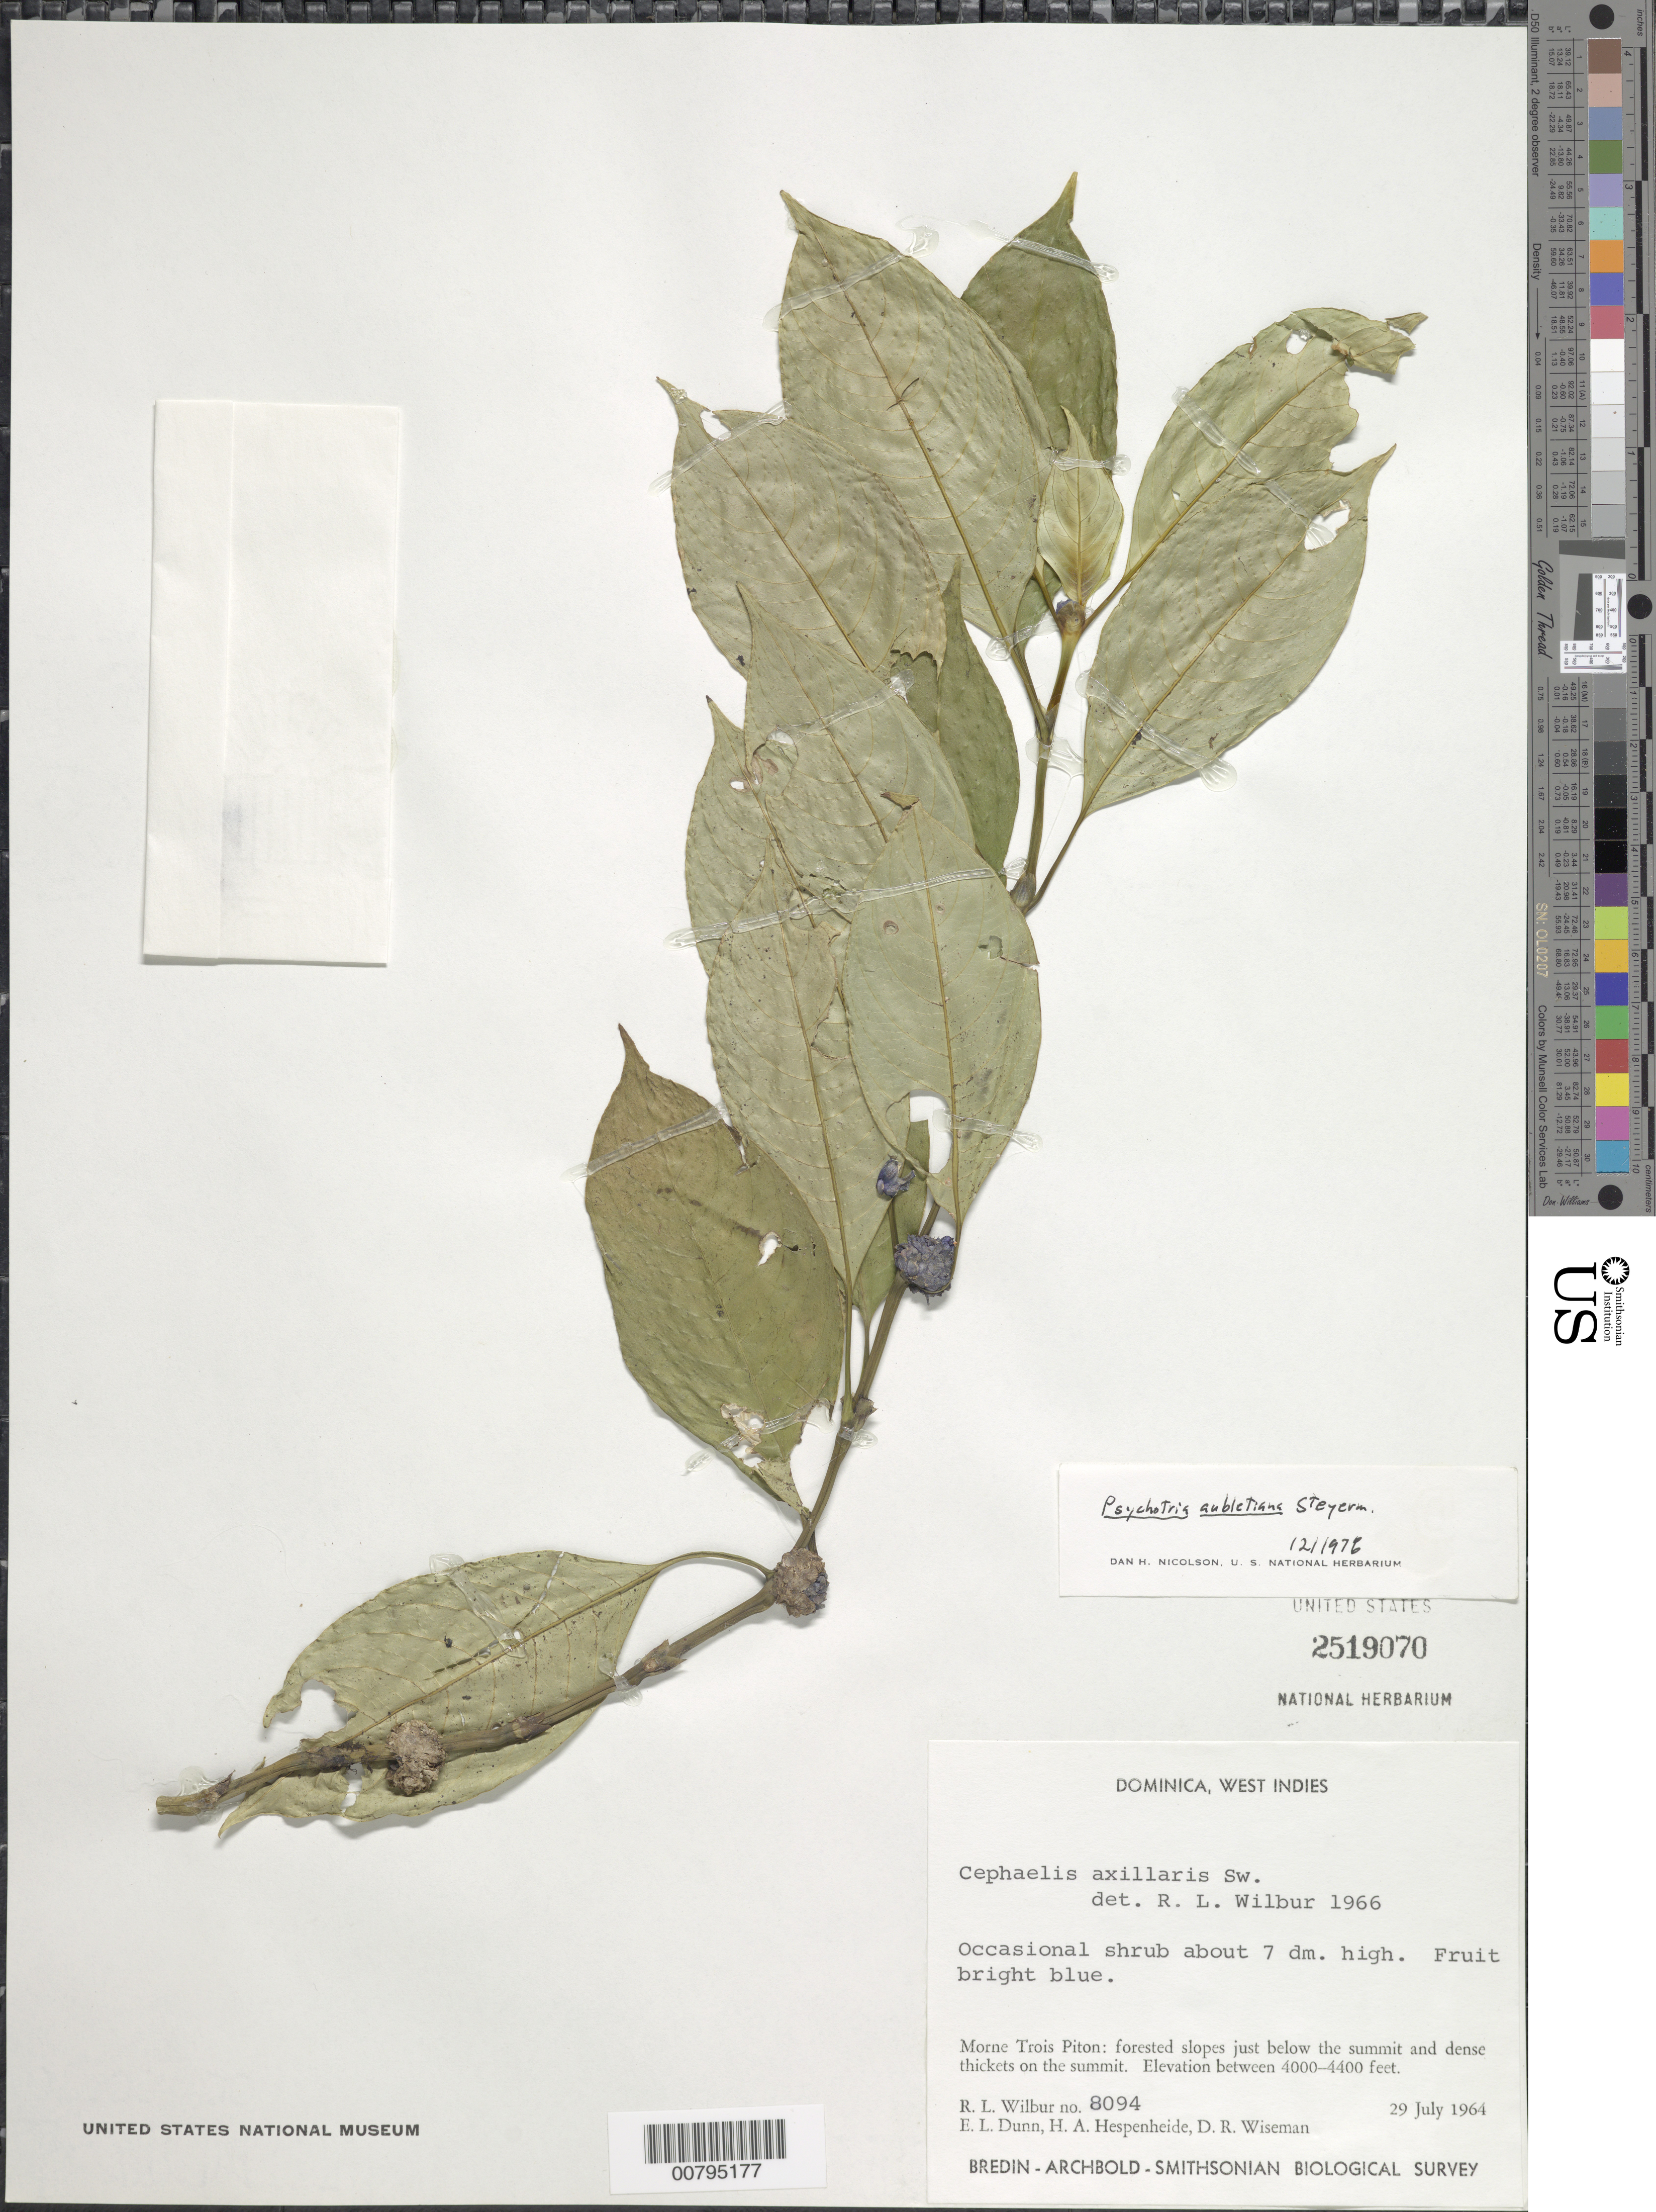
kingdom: Plantae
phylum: Tracheophyta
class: Magnoliopsida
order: Gentianales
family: Rubiaceae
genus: Psychotria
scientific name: Psychotria aubletiana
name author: Steyerm.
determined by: Nicolson, Dan H.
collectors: R. L. Wilbur, E. Dunn, H. A. Hespenheide & D. R. Wiseman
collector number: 8094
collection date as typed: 29 Jul 1964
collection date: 1964-07-29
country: Dominica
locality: Morne Trois Piton: slopes just below summit and at summit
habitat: Forested slopes just below summit and dense thickets on the summit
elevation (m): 1219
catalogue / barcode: US 2519070